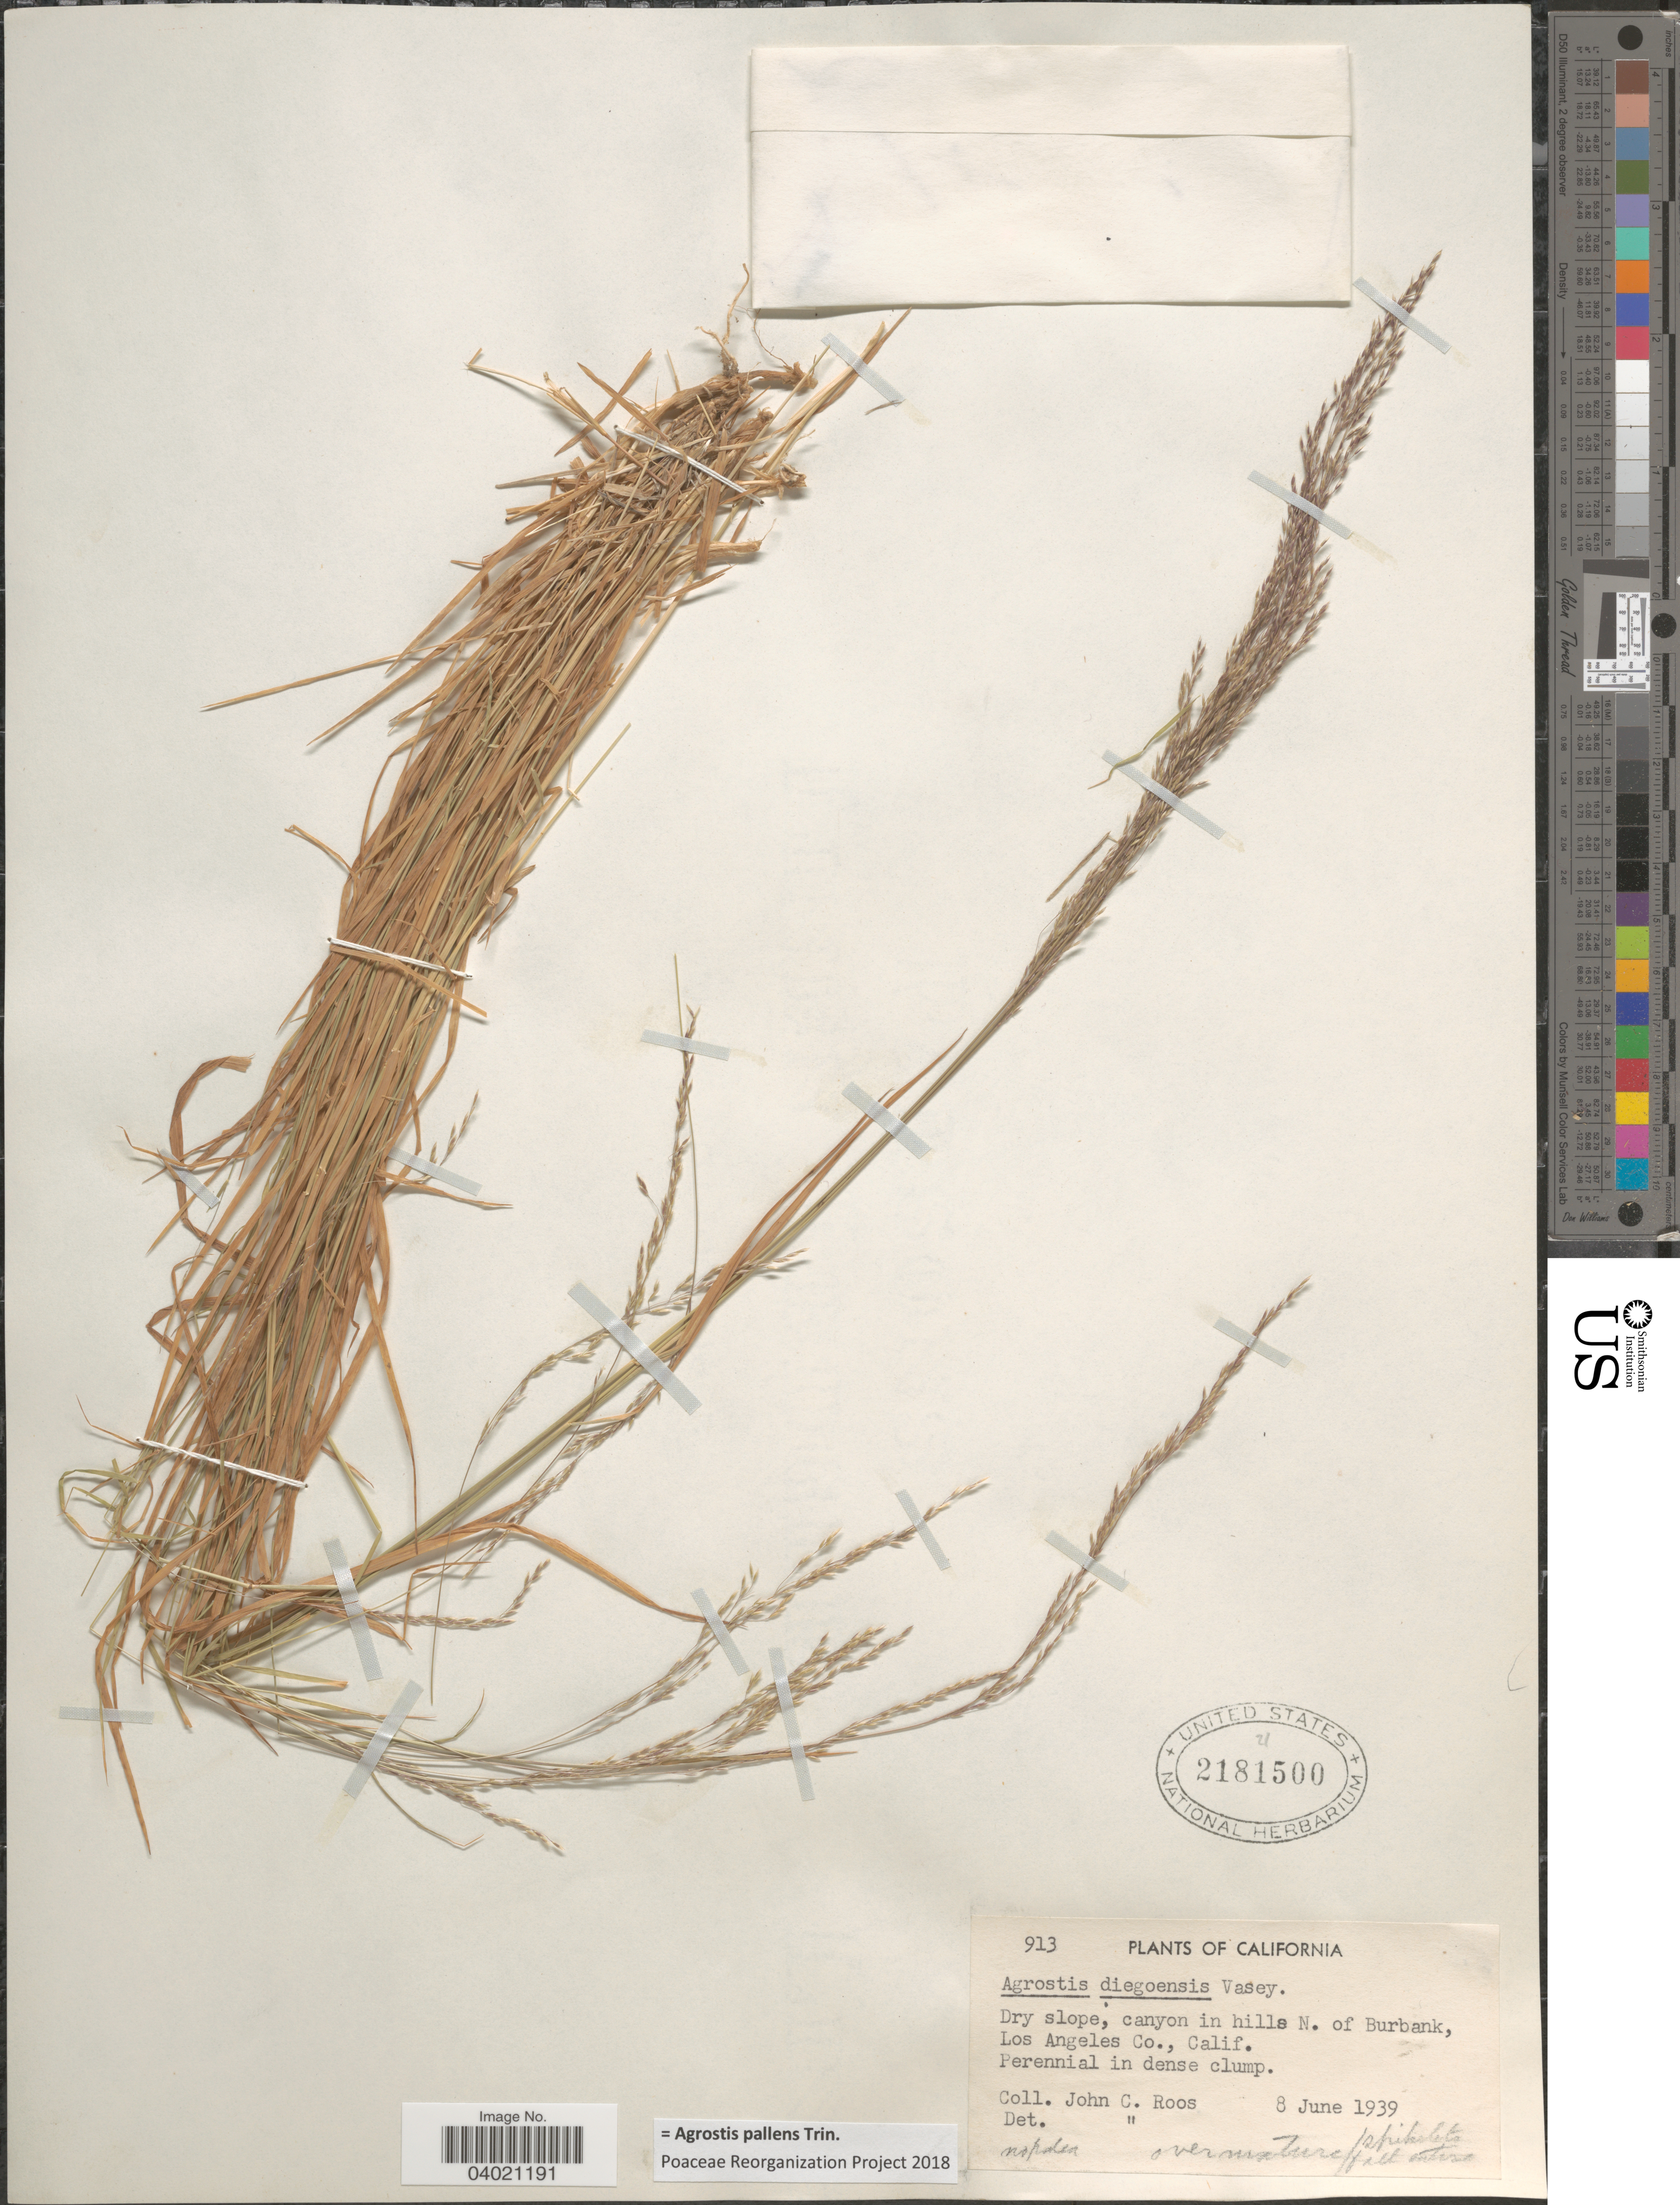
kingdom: Plantae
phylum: Tracheophyta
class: Liliopsida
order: Poales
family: Poaceae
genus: Agrostis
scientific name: Agrostis pallens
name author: Trin.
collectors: J. C. Roos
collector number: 913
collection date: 1939-06-08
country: United States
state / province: California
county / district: Los Angeles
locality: Canyon in hills N. of Burbank, Los Angeles Co.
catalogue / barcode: US 2181500